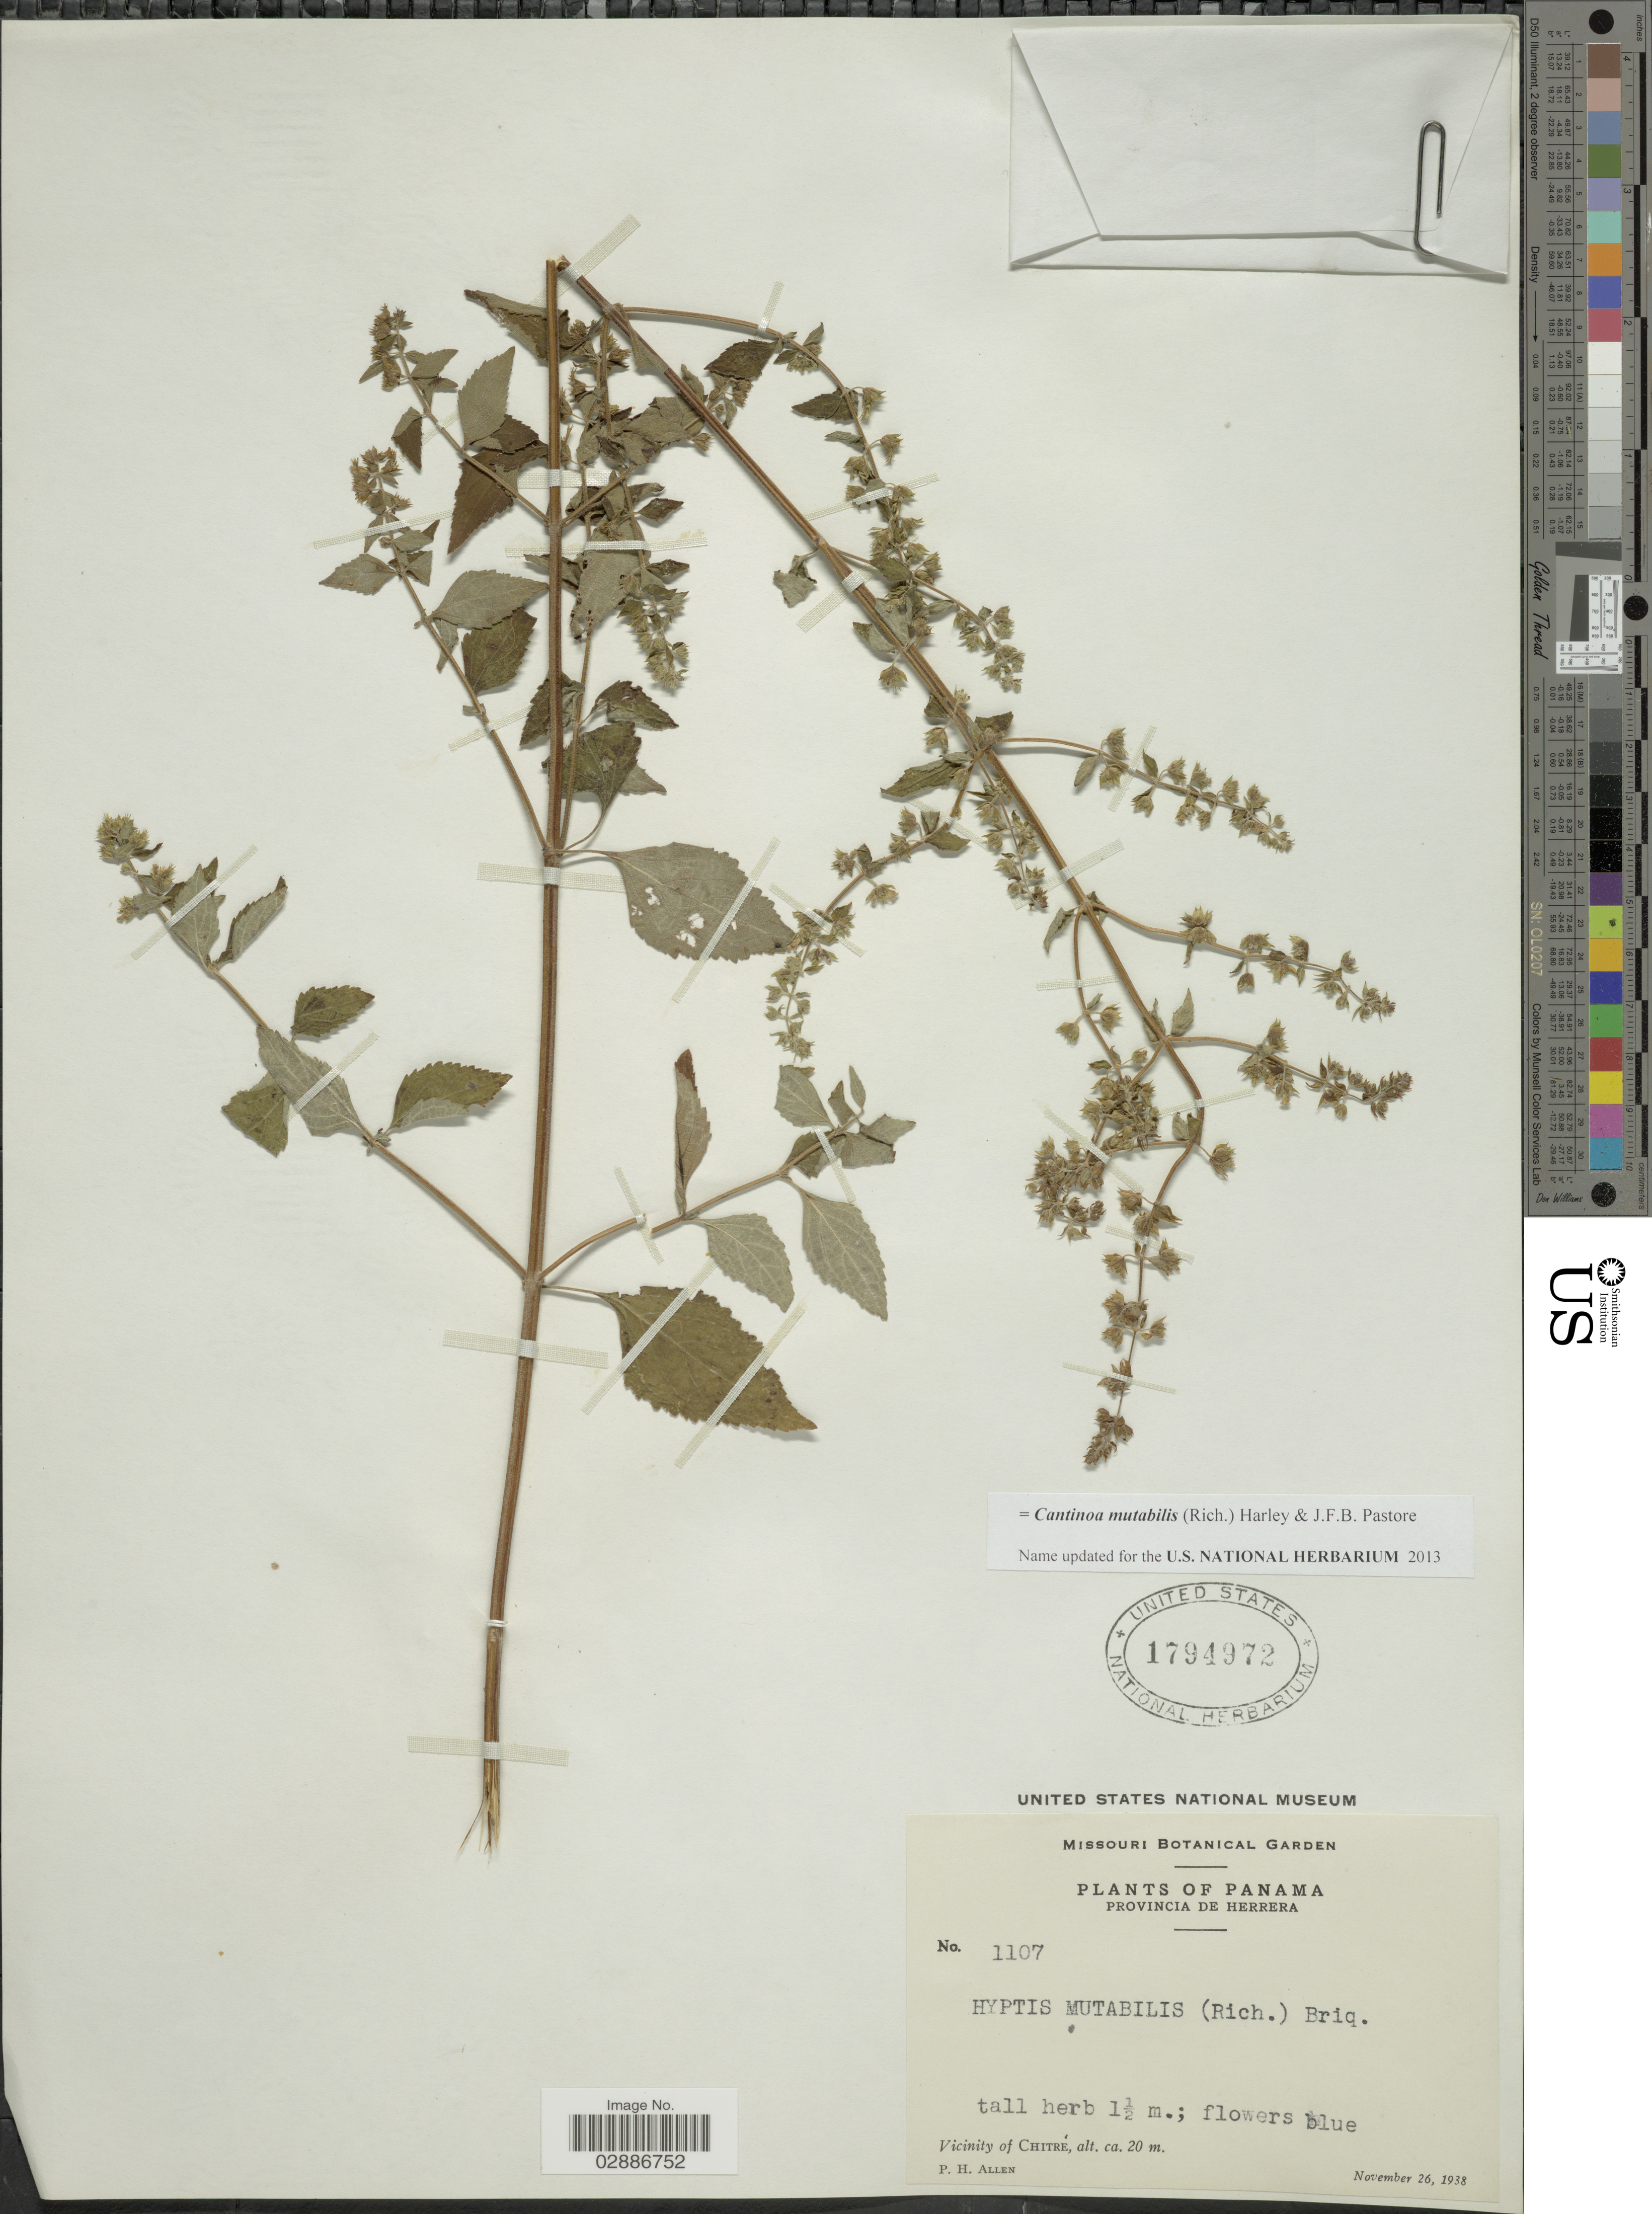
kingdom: Plantae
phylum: Tracheophyta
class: Magnoliopsida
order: Lamiales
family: Lamiaceae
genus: Cantinoa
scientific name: Cantinoa mutabilis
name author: (Rich.) Harley & J.F.B. Pastore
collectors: P. H. Allen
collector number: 1107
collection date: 1938-11-26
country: Panama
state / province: Herrera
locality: Vicinity of Chitré.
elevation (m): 20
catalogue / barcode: US 1794972